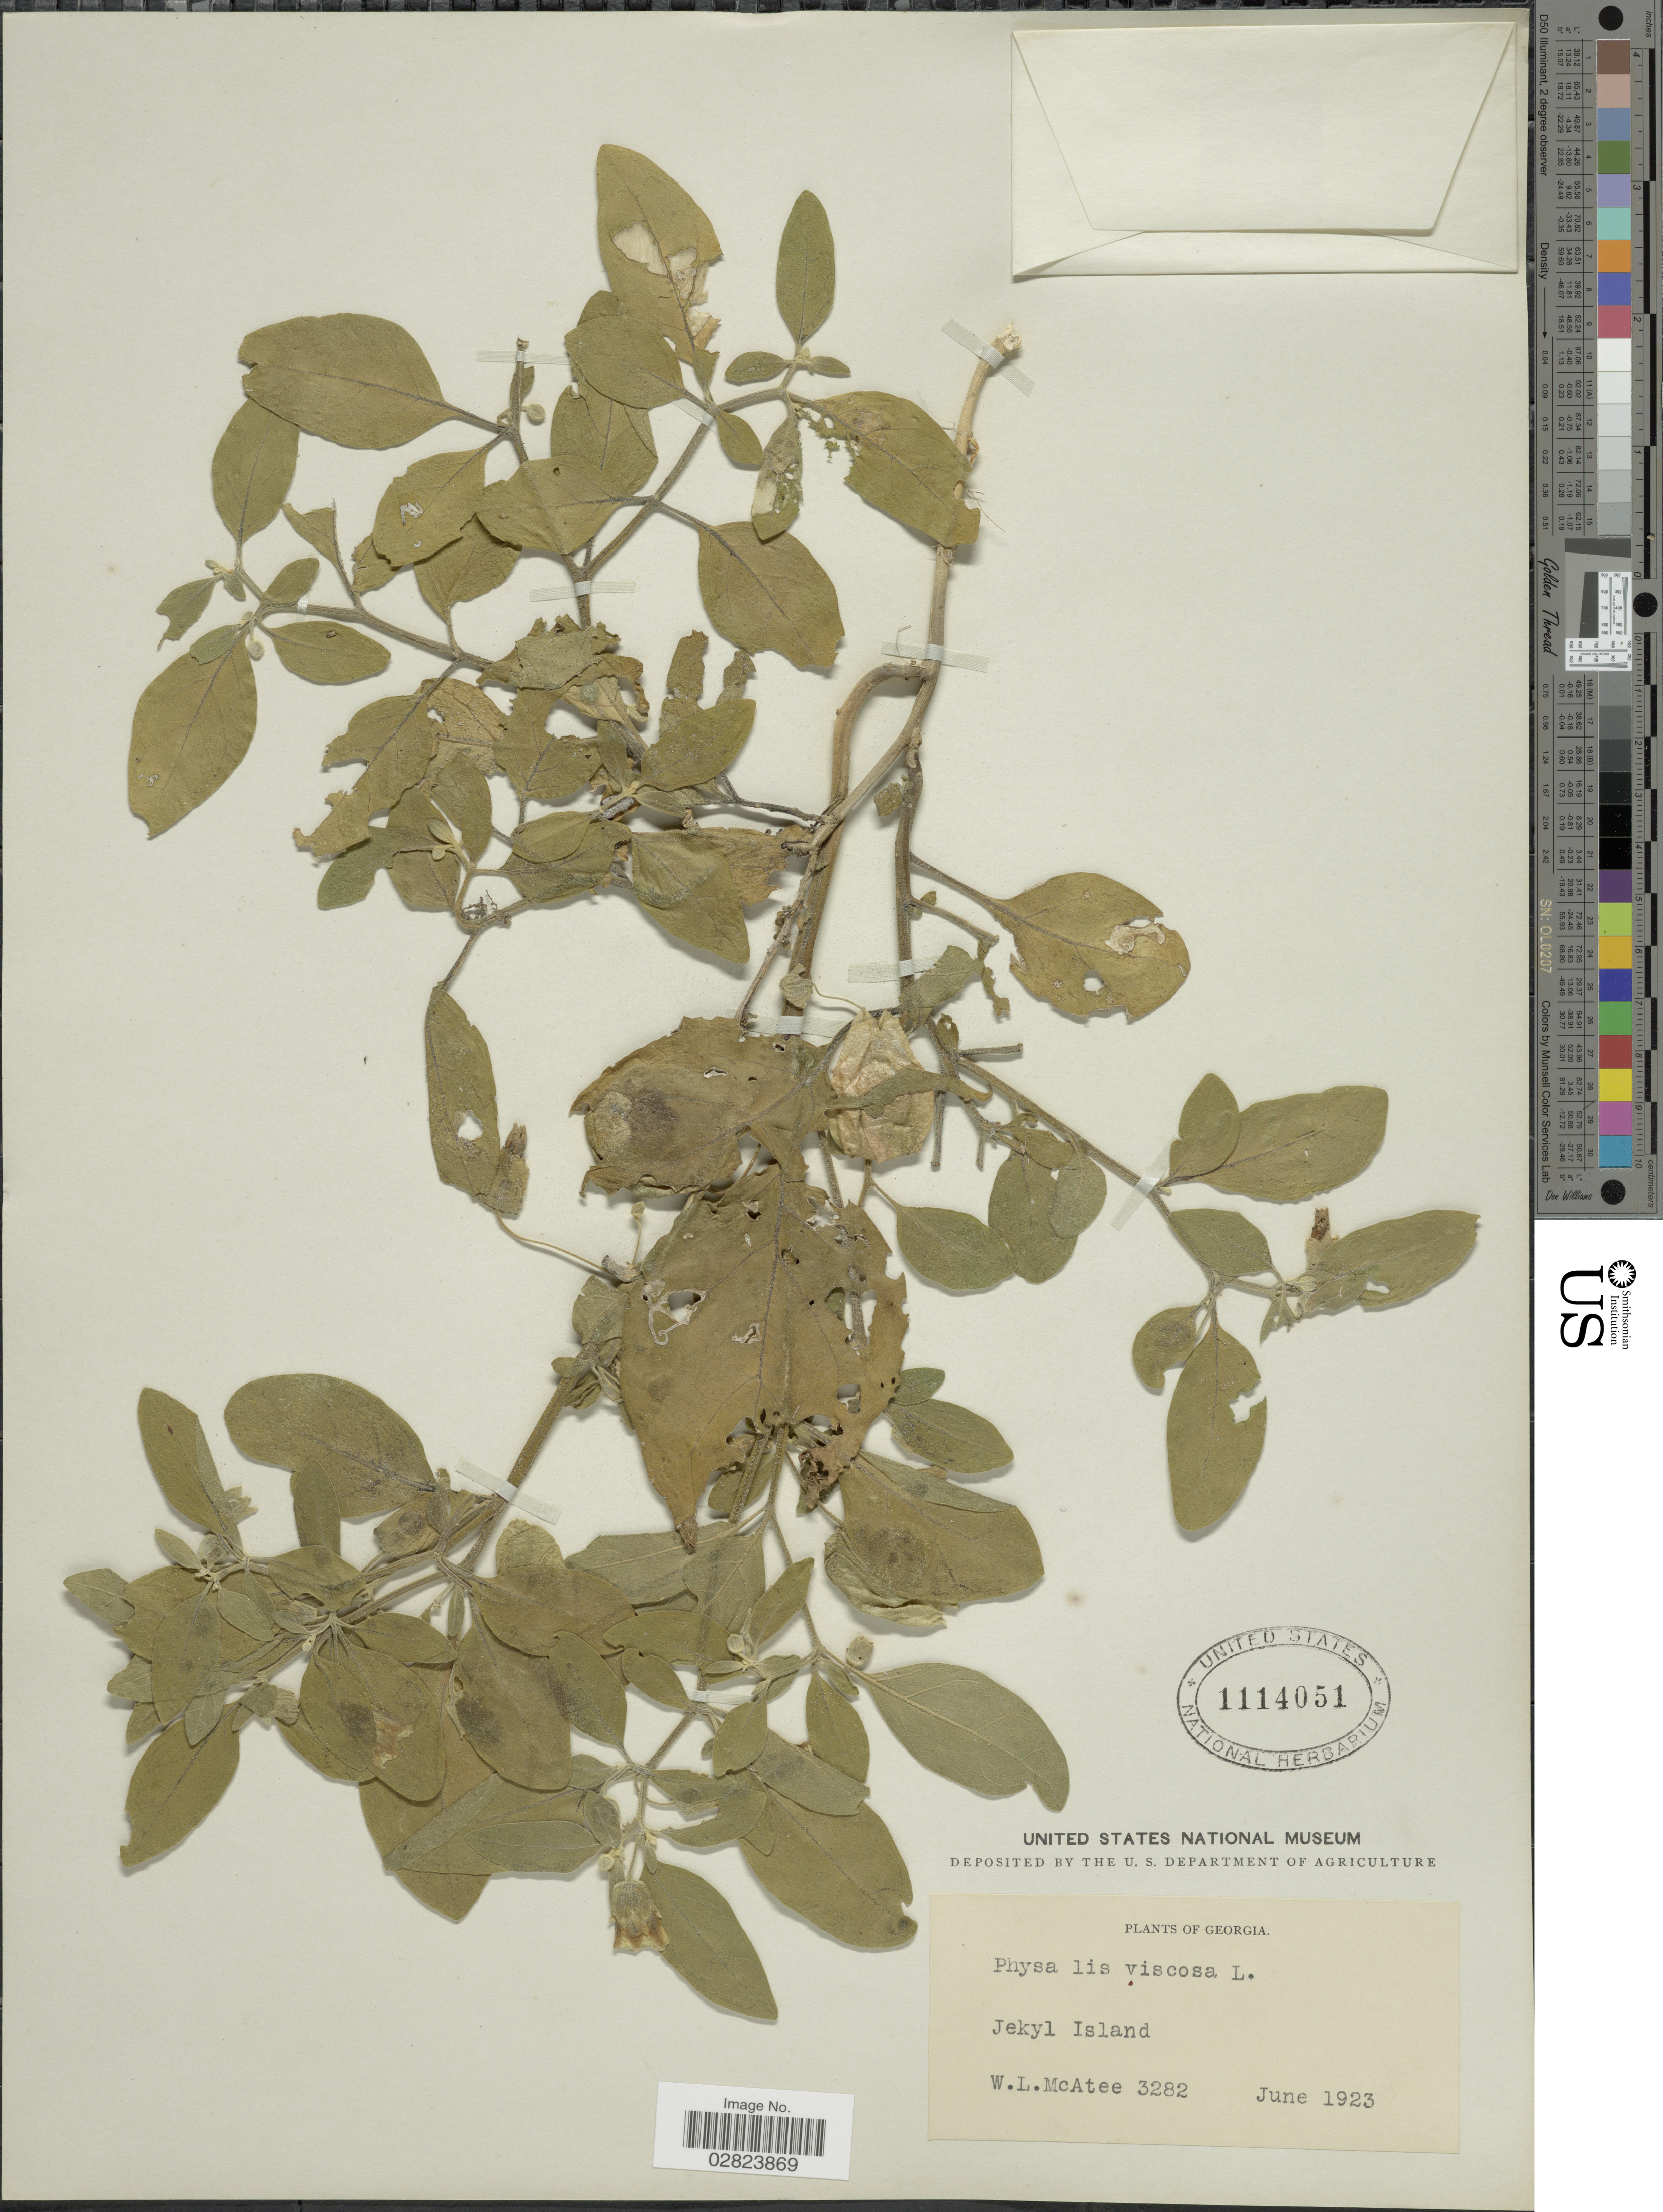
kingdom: Plantae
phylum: Tracheophyta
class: Magnoliopsida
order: Solanales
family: Solanaceae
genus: Physalis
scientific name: Physalis maritima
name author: M.A. Curtis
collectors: W. McAtee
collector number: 3282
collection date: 1923-06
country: United States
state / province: Georgia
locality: Jekyl Island.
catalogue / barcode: US 1114051